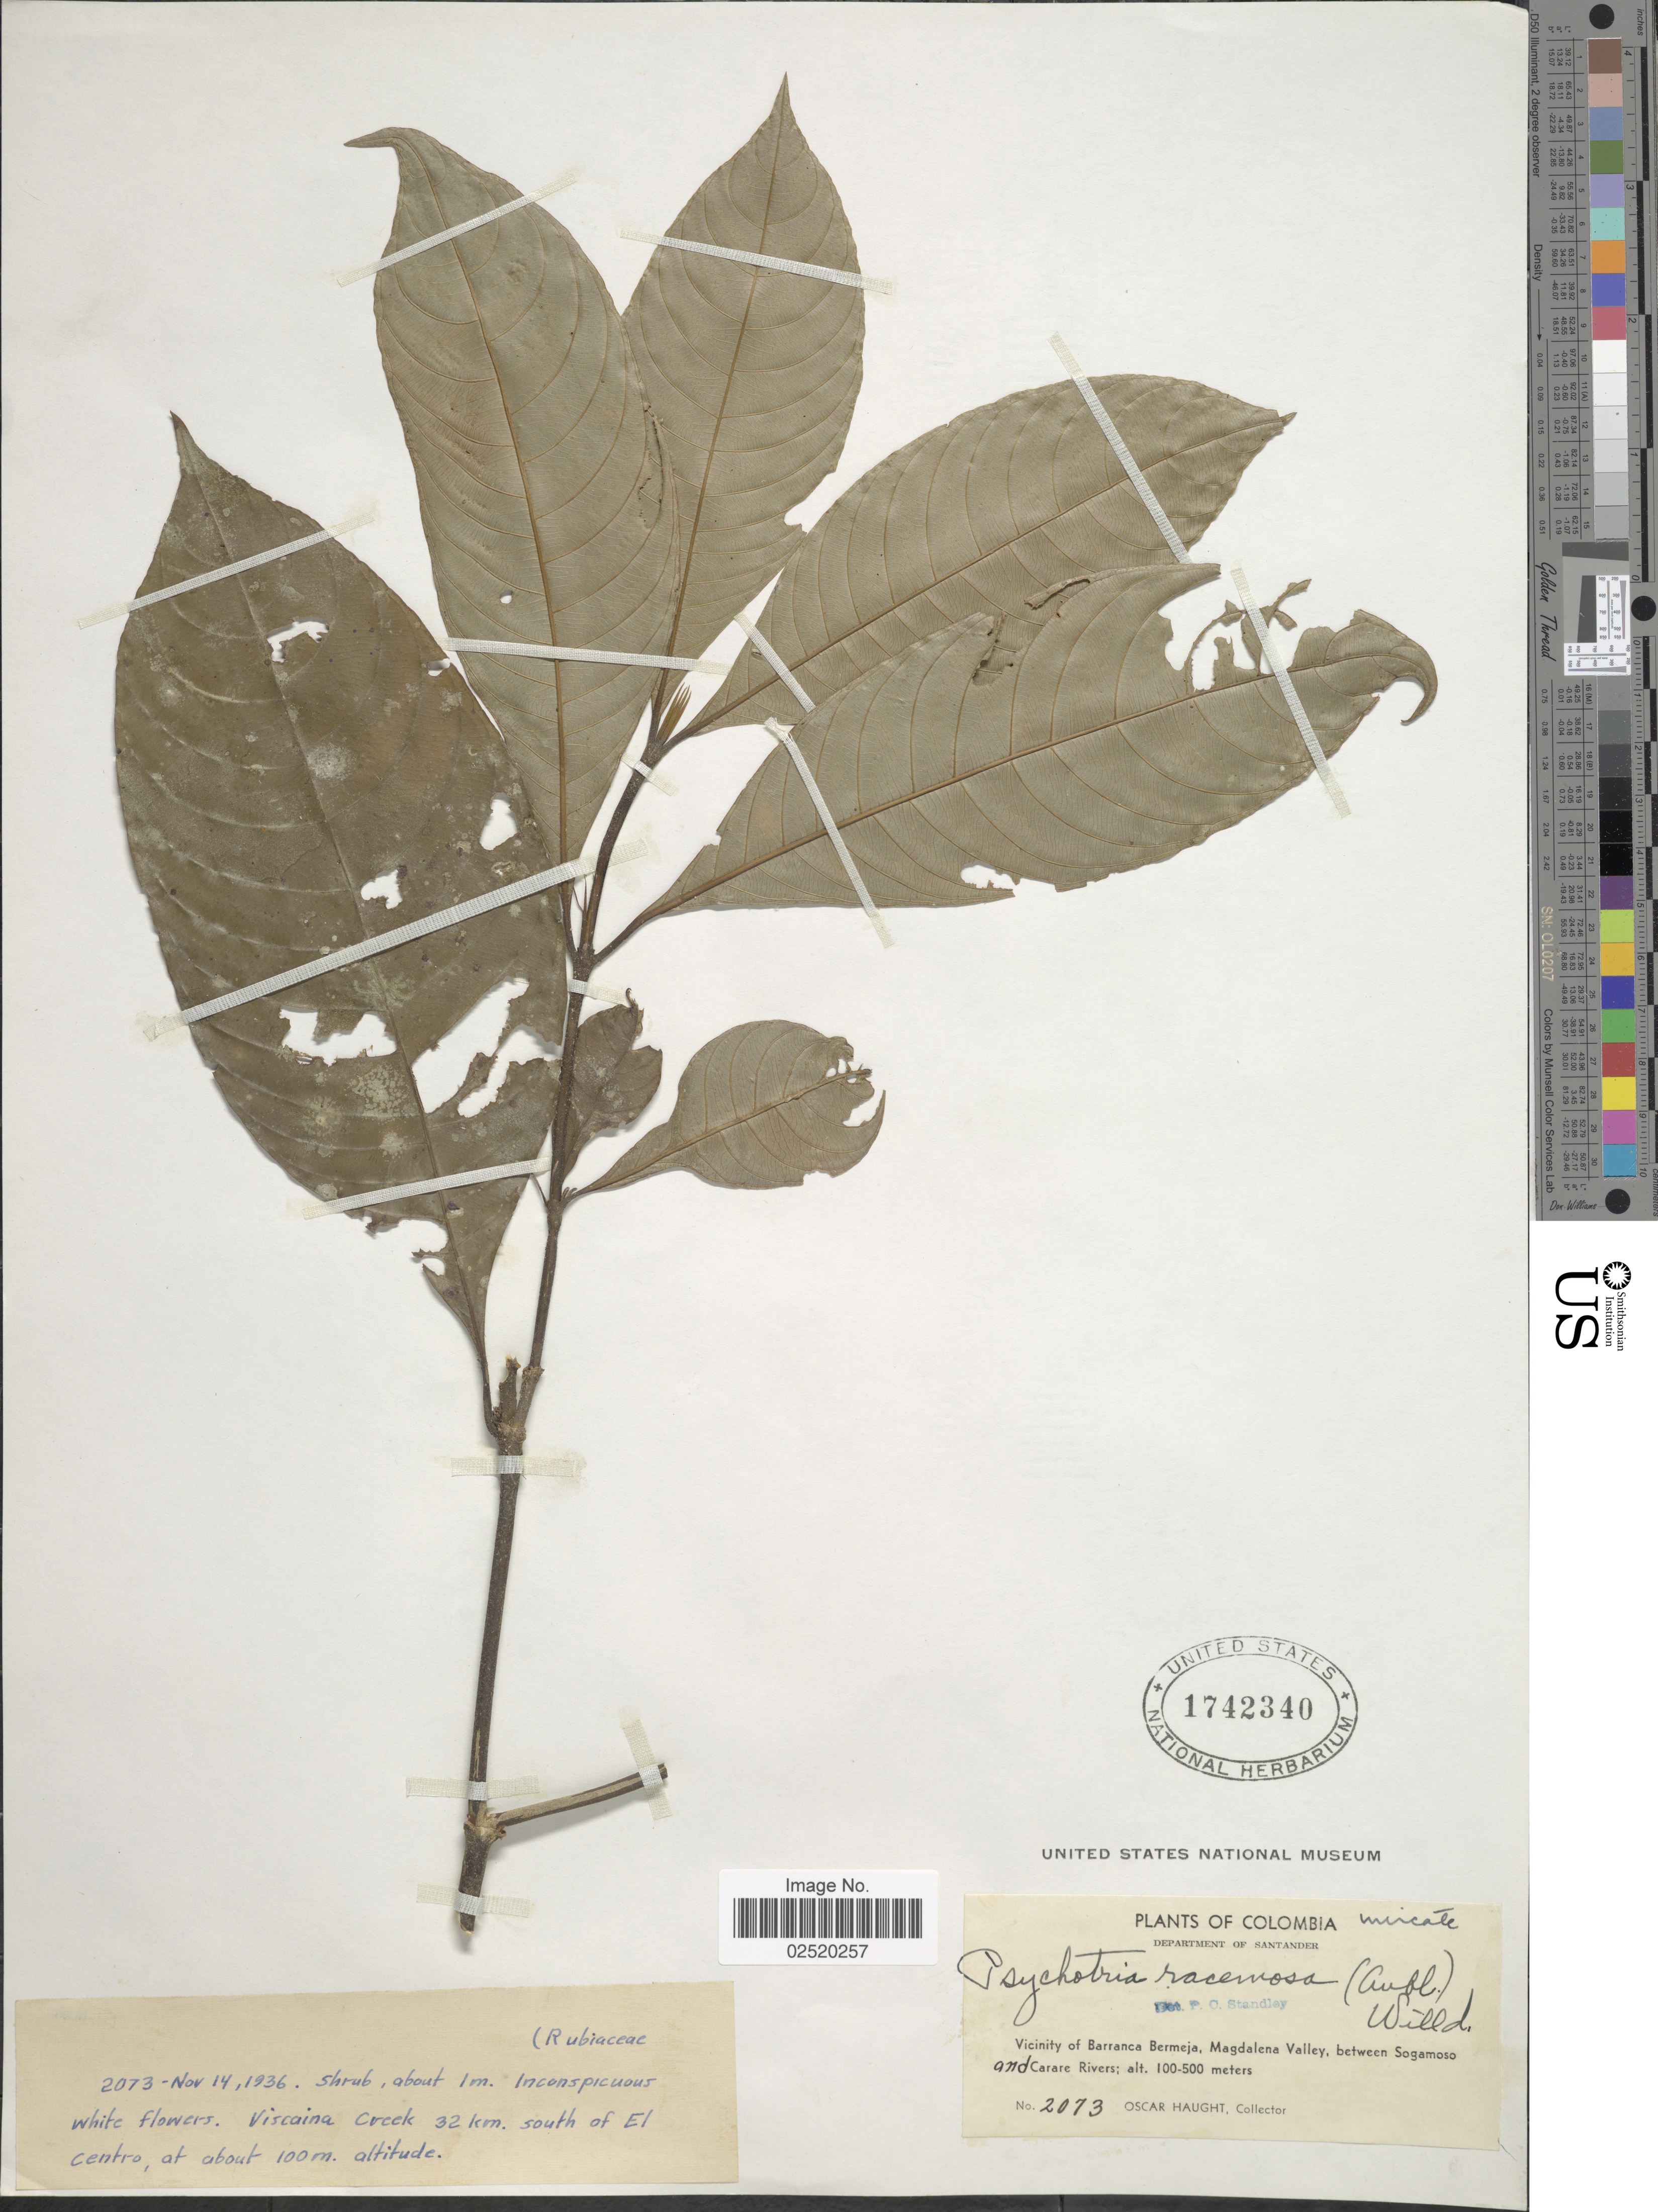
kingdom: Plantae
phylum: Tracheophyta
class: Magnoliopsida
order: Gentianales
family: Rubiaceae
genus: Psychotria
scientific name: Psychotria racemosa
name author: Rich.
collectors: O. L. Haught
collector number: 2073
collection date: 1936-11-14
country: Colombia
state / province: Santander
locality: Department of Santander, Vicinity of Barranca Bermeja, Magdalena Valley, between Sogamoso and Carare Rivers, Viscaina Creek, 32 km south of El Centro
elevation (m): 100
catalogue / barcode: US 1742340